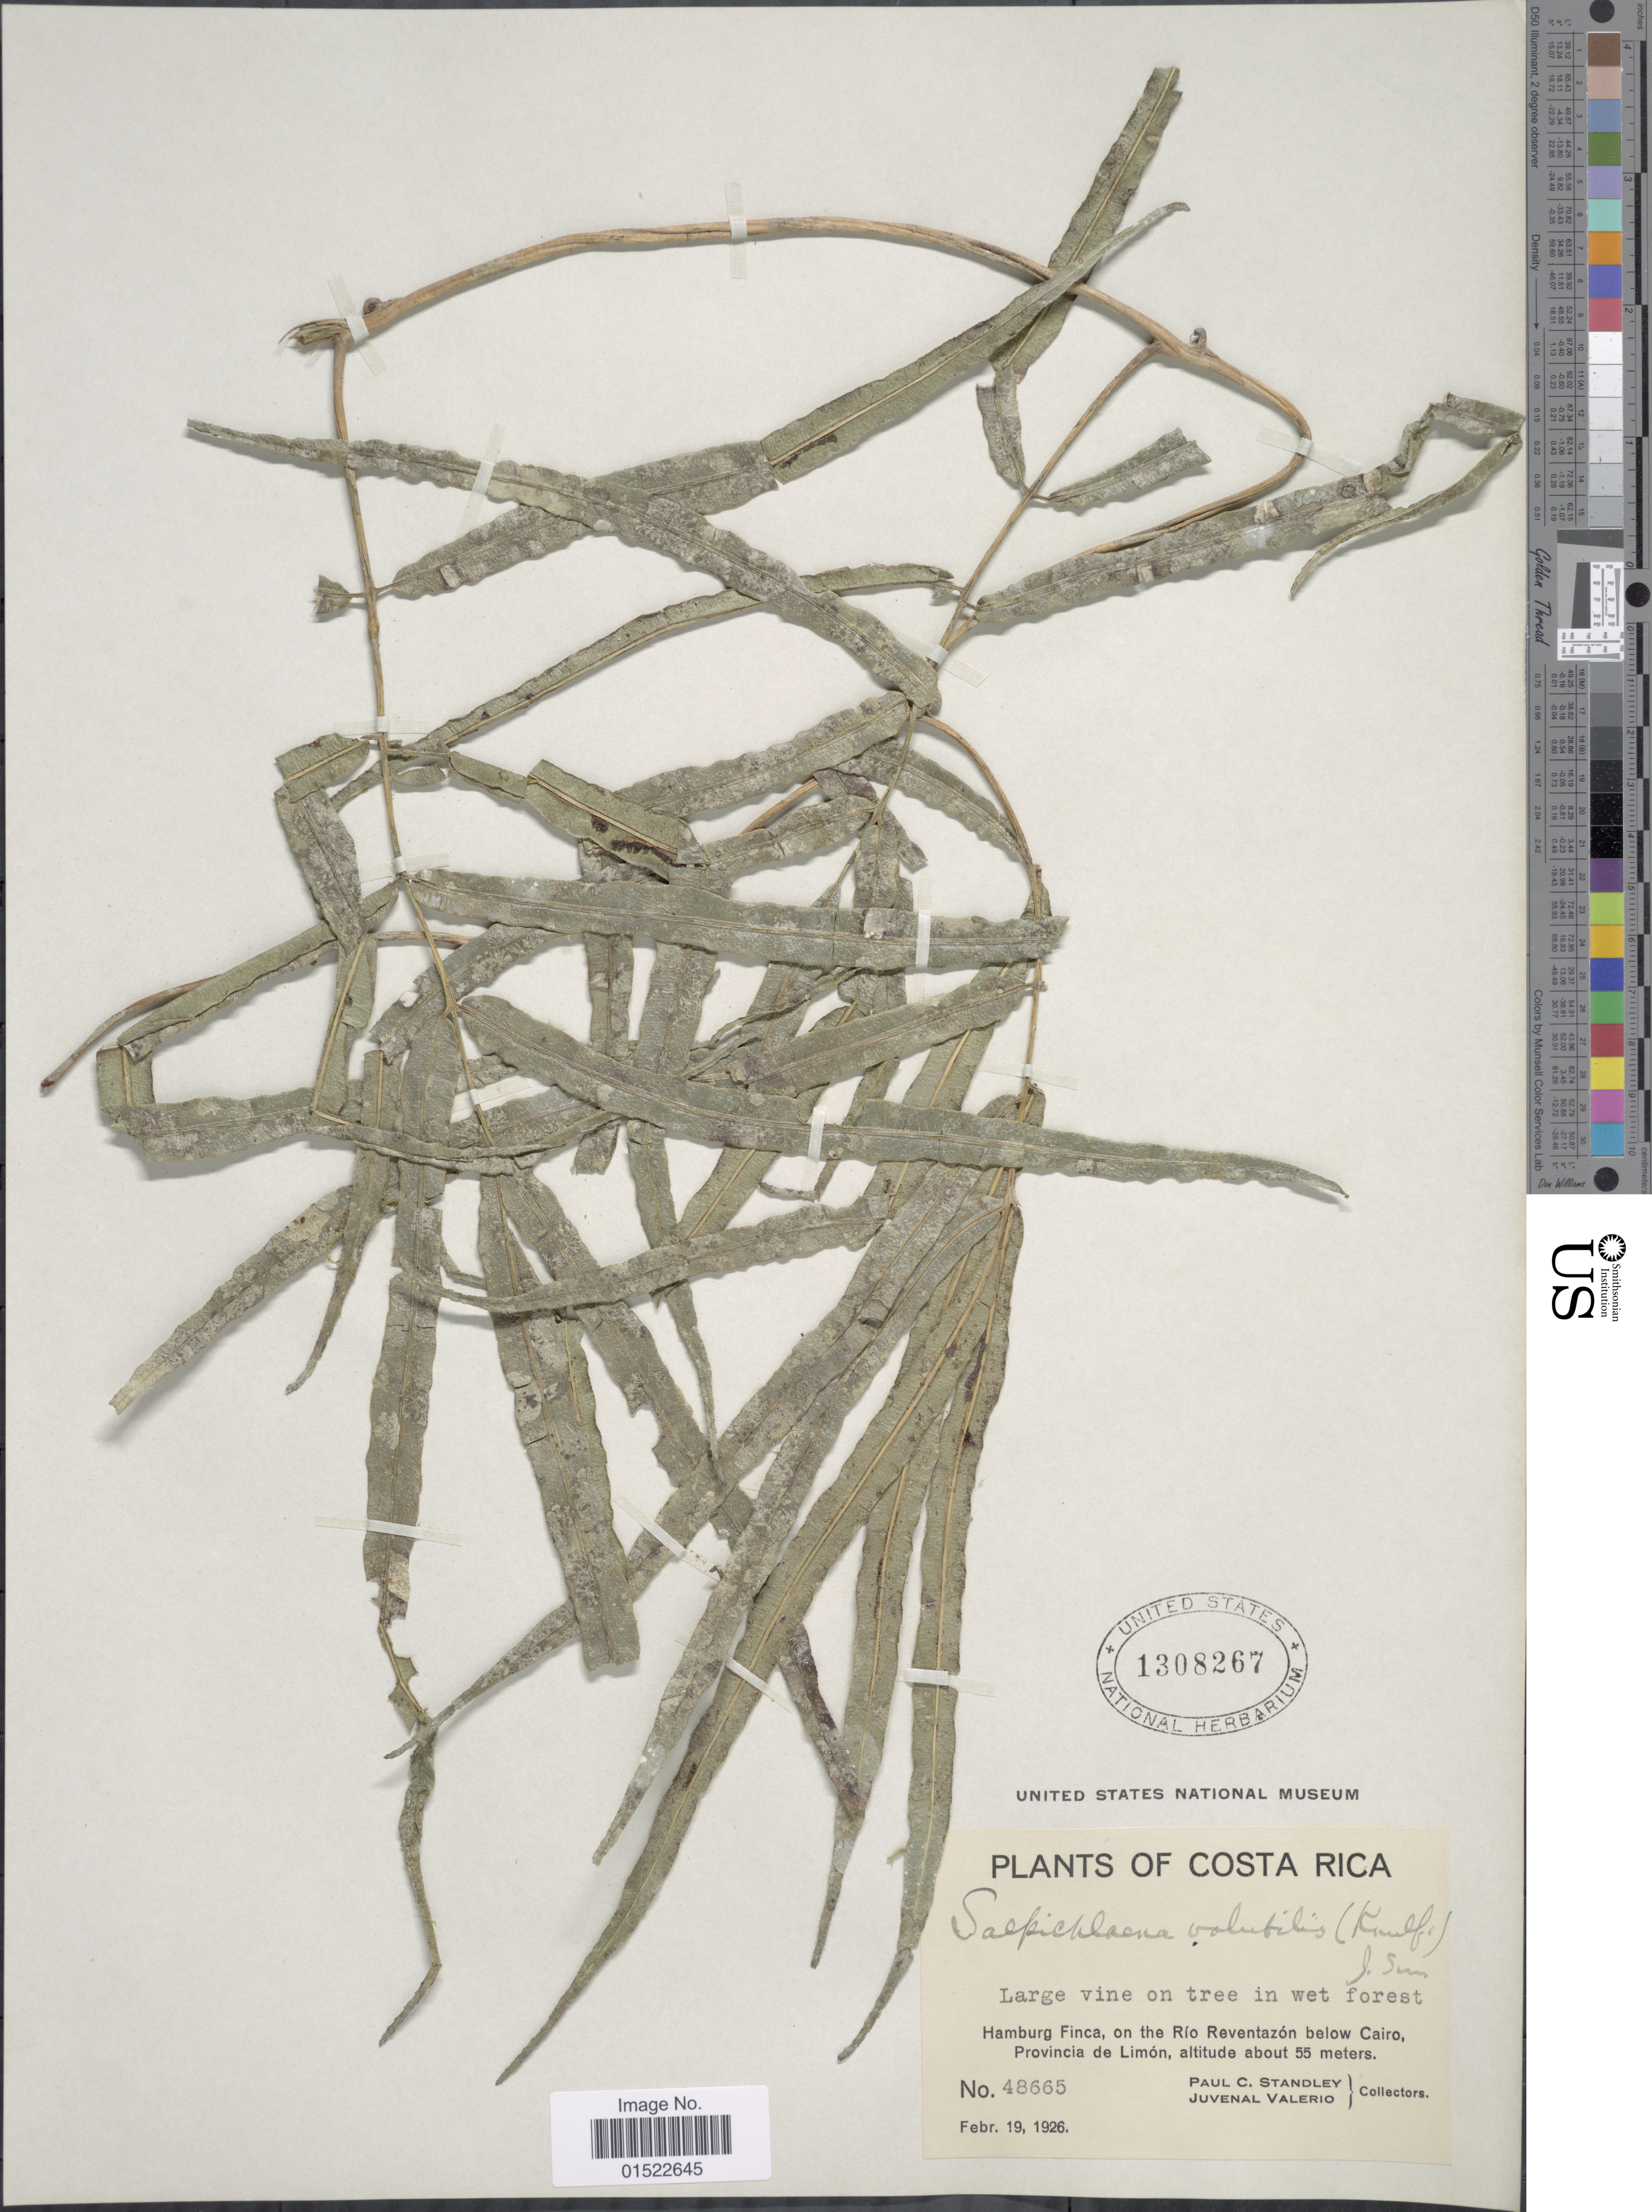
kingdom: Plantae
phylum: Tracheophyta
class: Polypodiopsida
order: Polypodiales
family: Blechnaceae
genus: Salpichlaena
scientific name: Salpichlaena volubilis subsp. volubilis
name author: (Kaulf.) J. Sm.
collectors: P. C. Standley & J. Valerio R.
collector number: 48665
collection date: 1926-02-19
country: Costa Rica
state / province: Limón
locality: Hamburg Finca, on the Rio Reventazon below Cairo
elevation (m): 55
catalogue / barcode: US 1308267